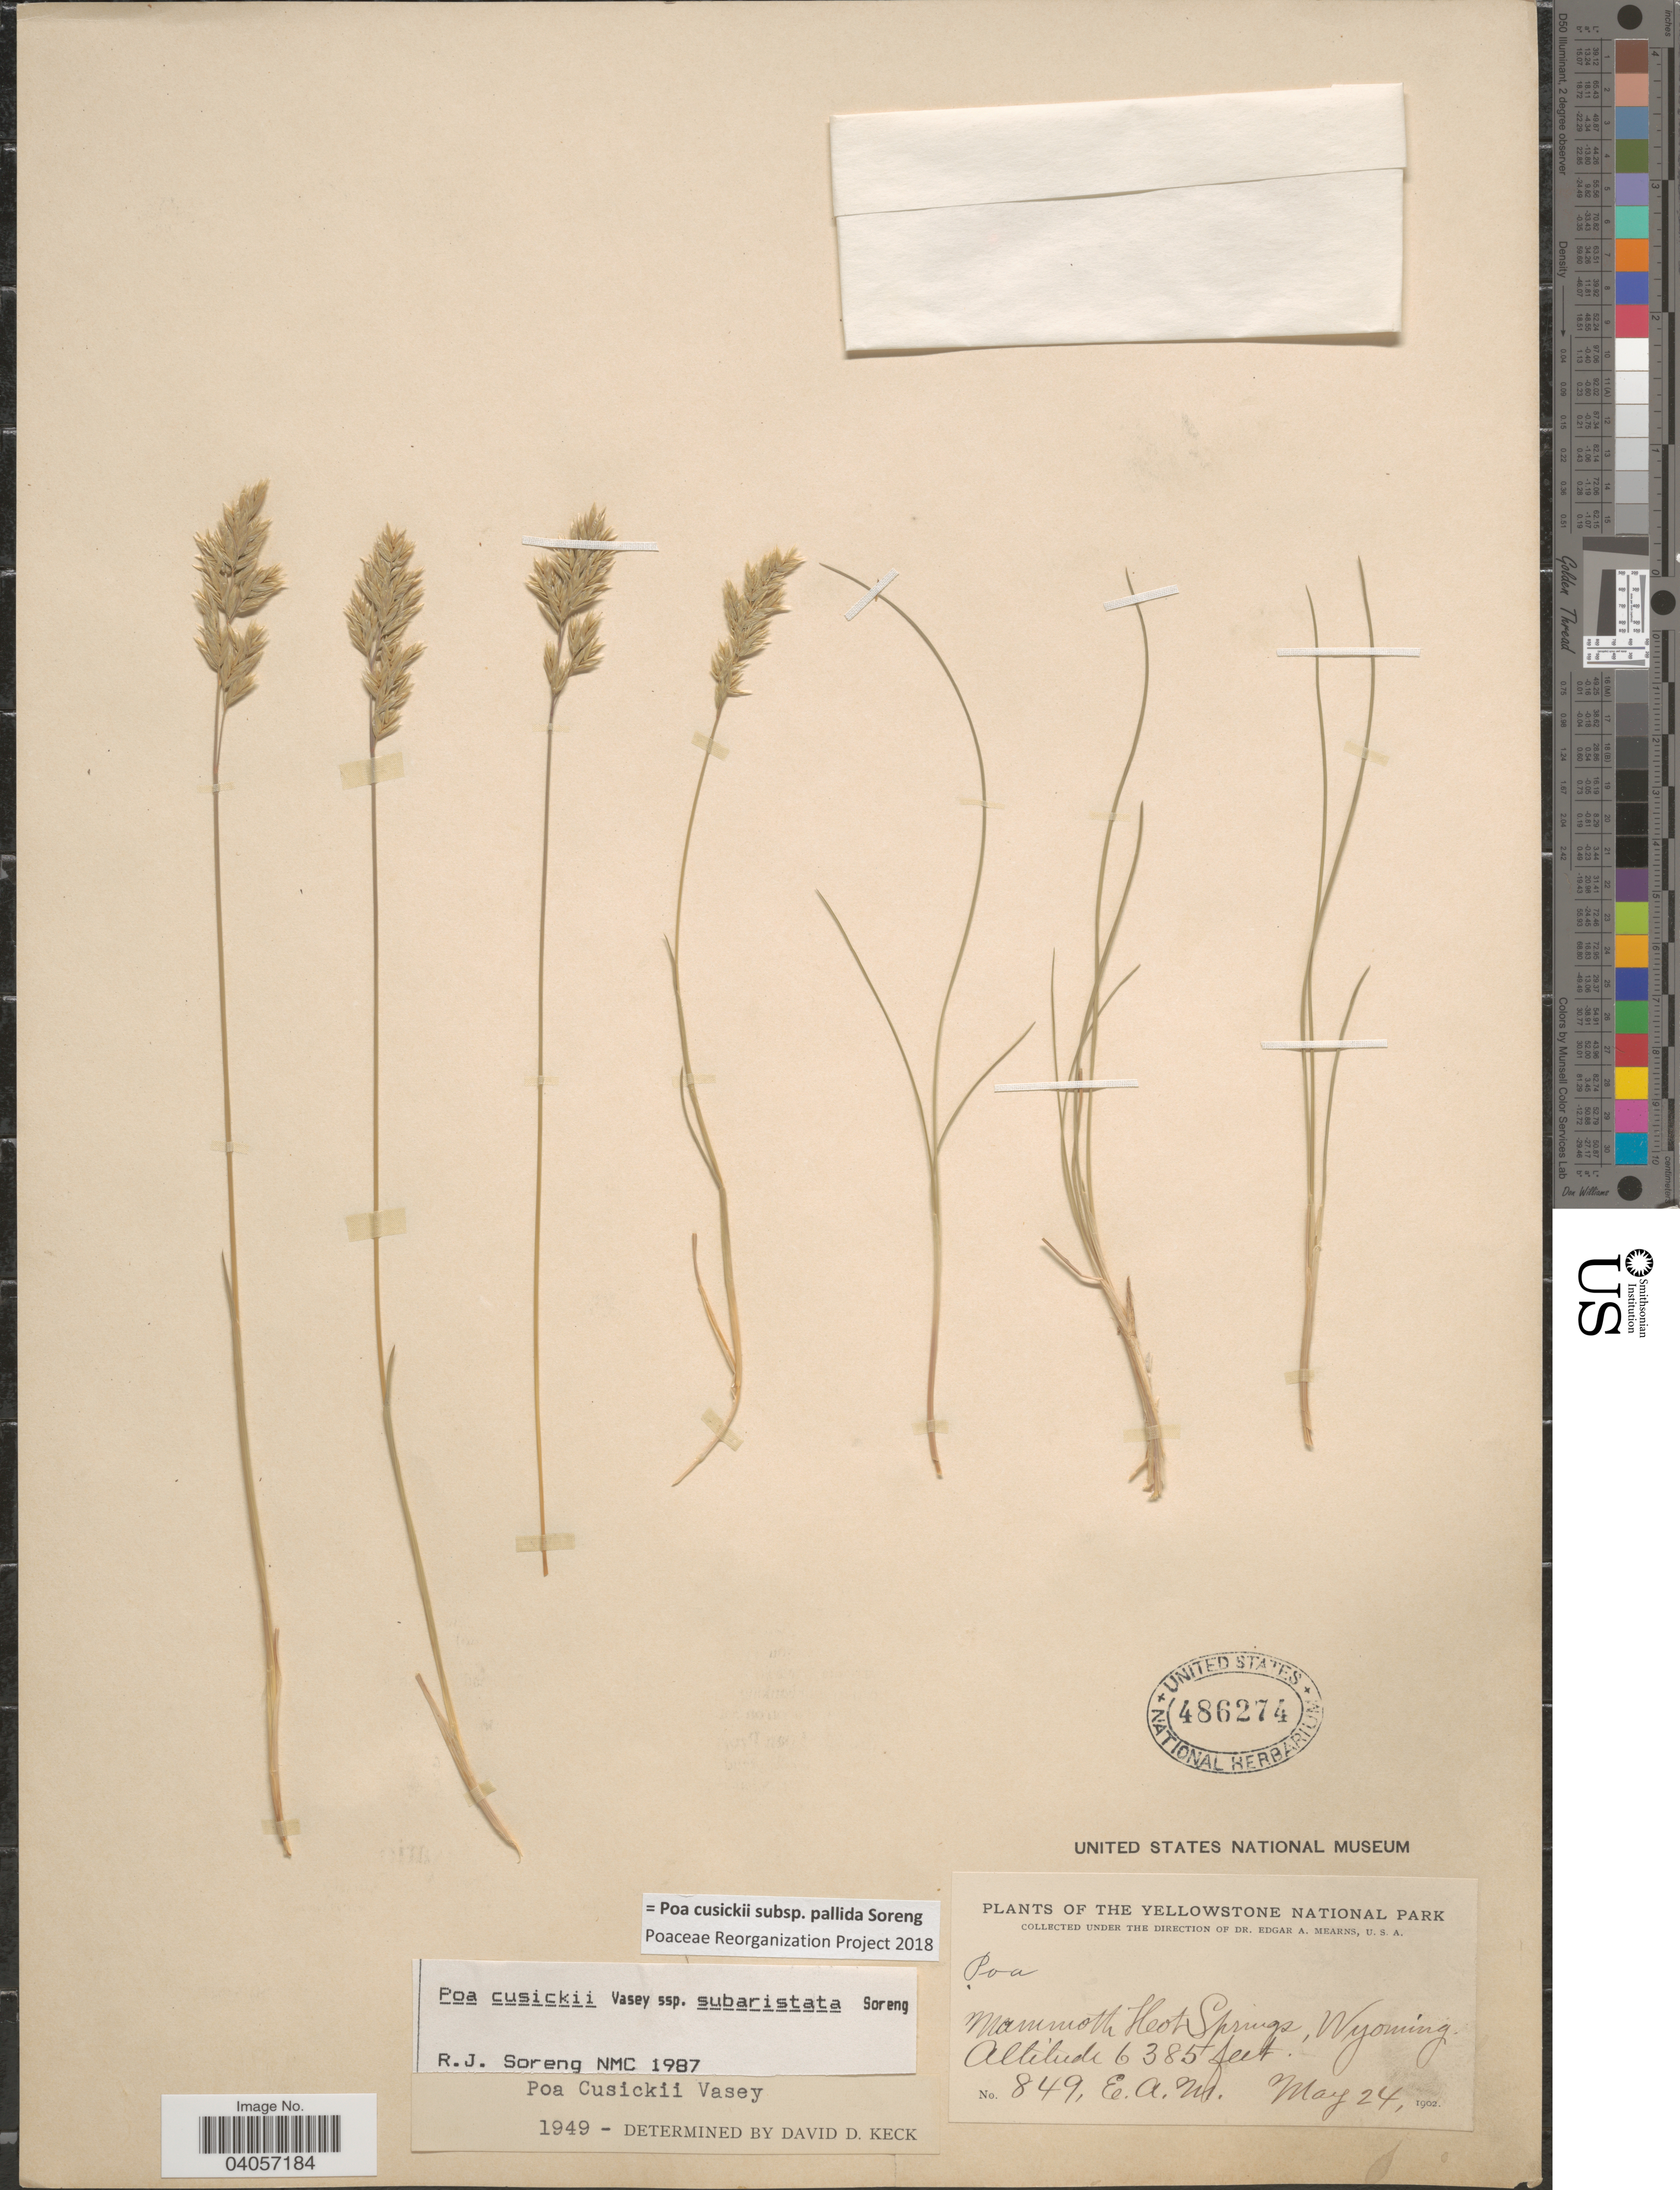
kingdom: Plantae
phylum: Tracheophyta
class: Liliopsida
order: Poales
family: Poaceae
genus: Poa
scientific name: Poa cusickii subsp. pallida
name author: Soreng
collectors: E. A. Mearns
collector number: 849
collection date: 1902-05-24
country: United States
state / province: Wyoming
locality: Yellowstone National Park. Mammoth Hot Springs.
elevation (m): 1946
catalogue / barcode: US 486274